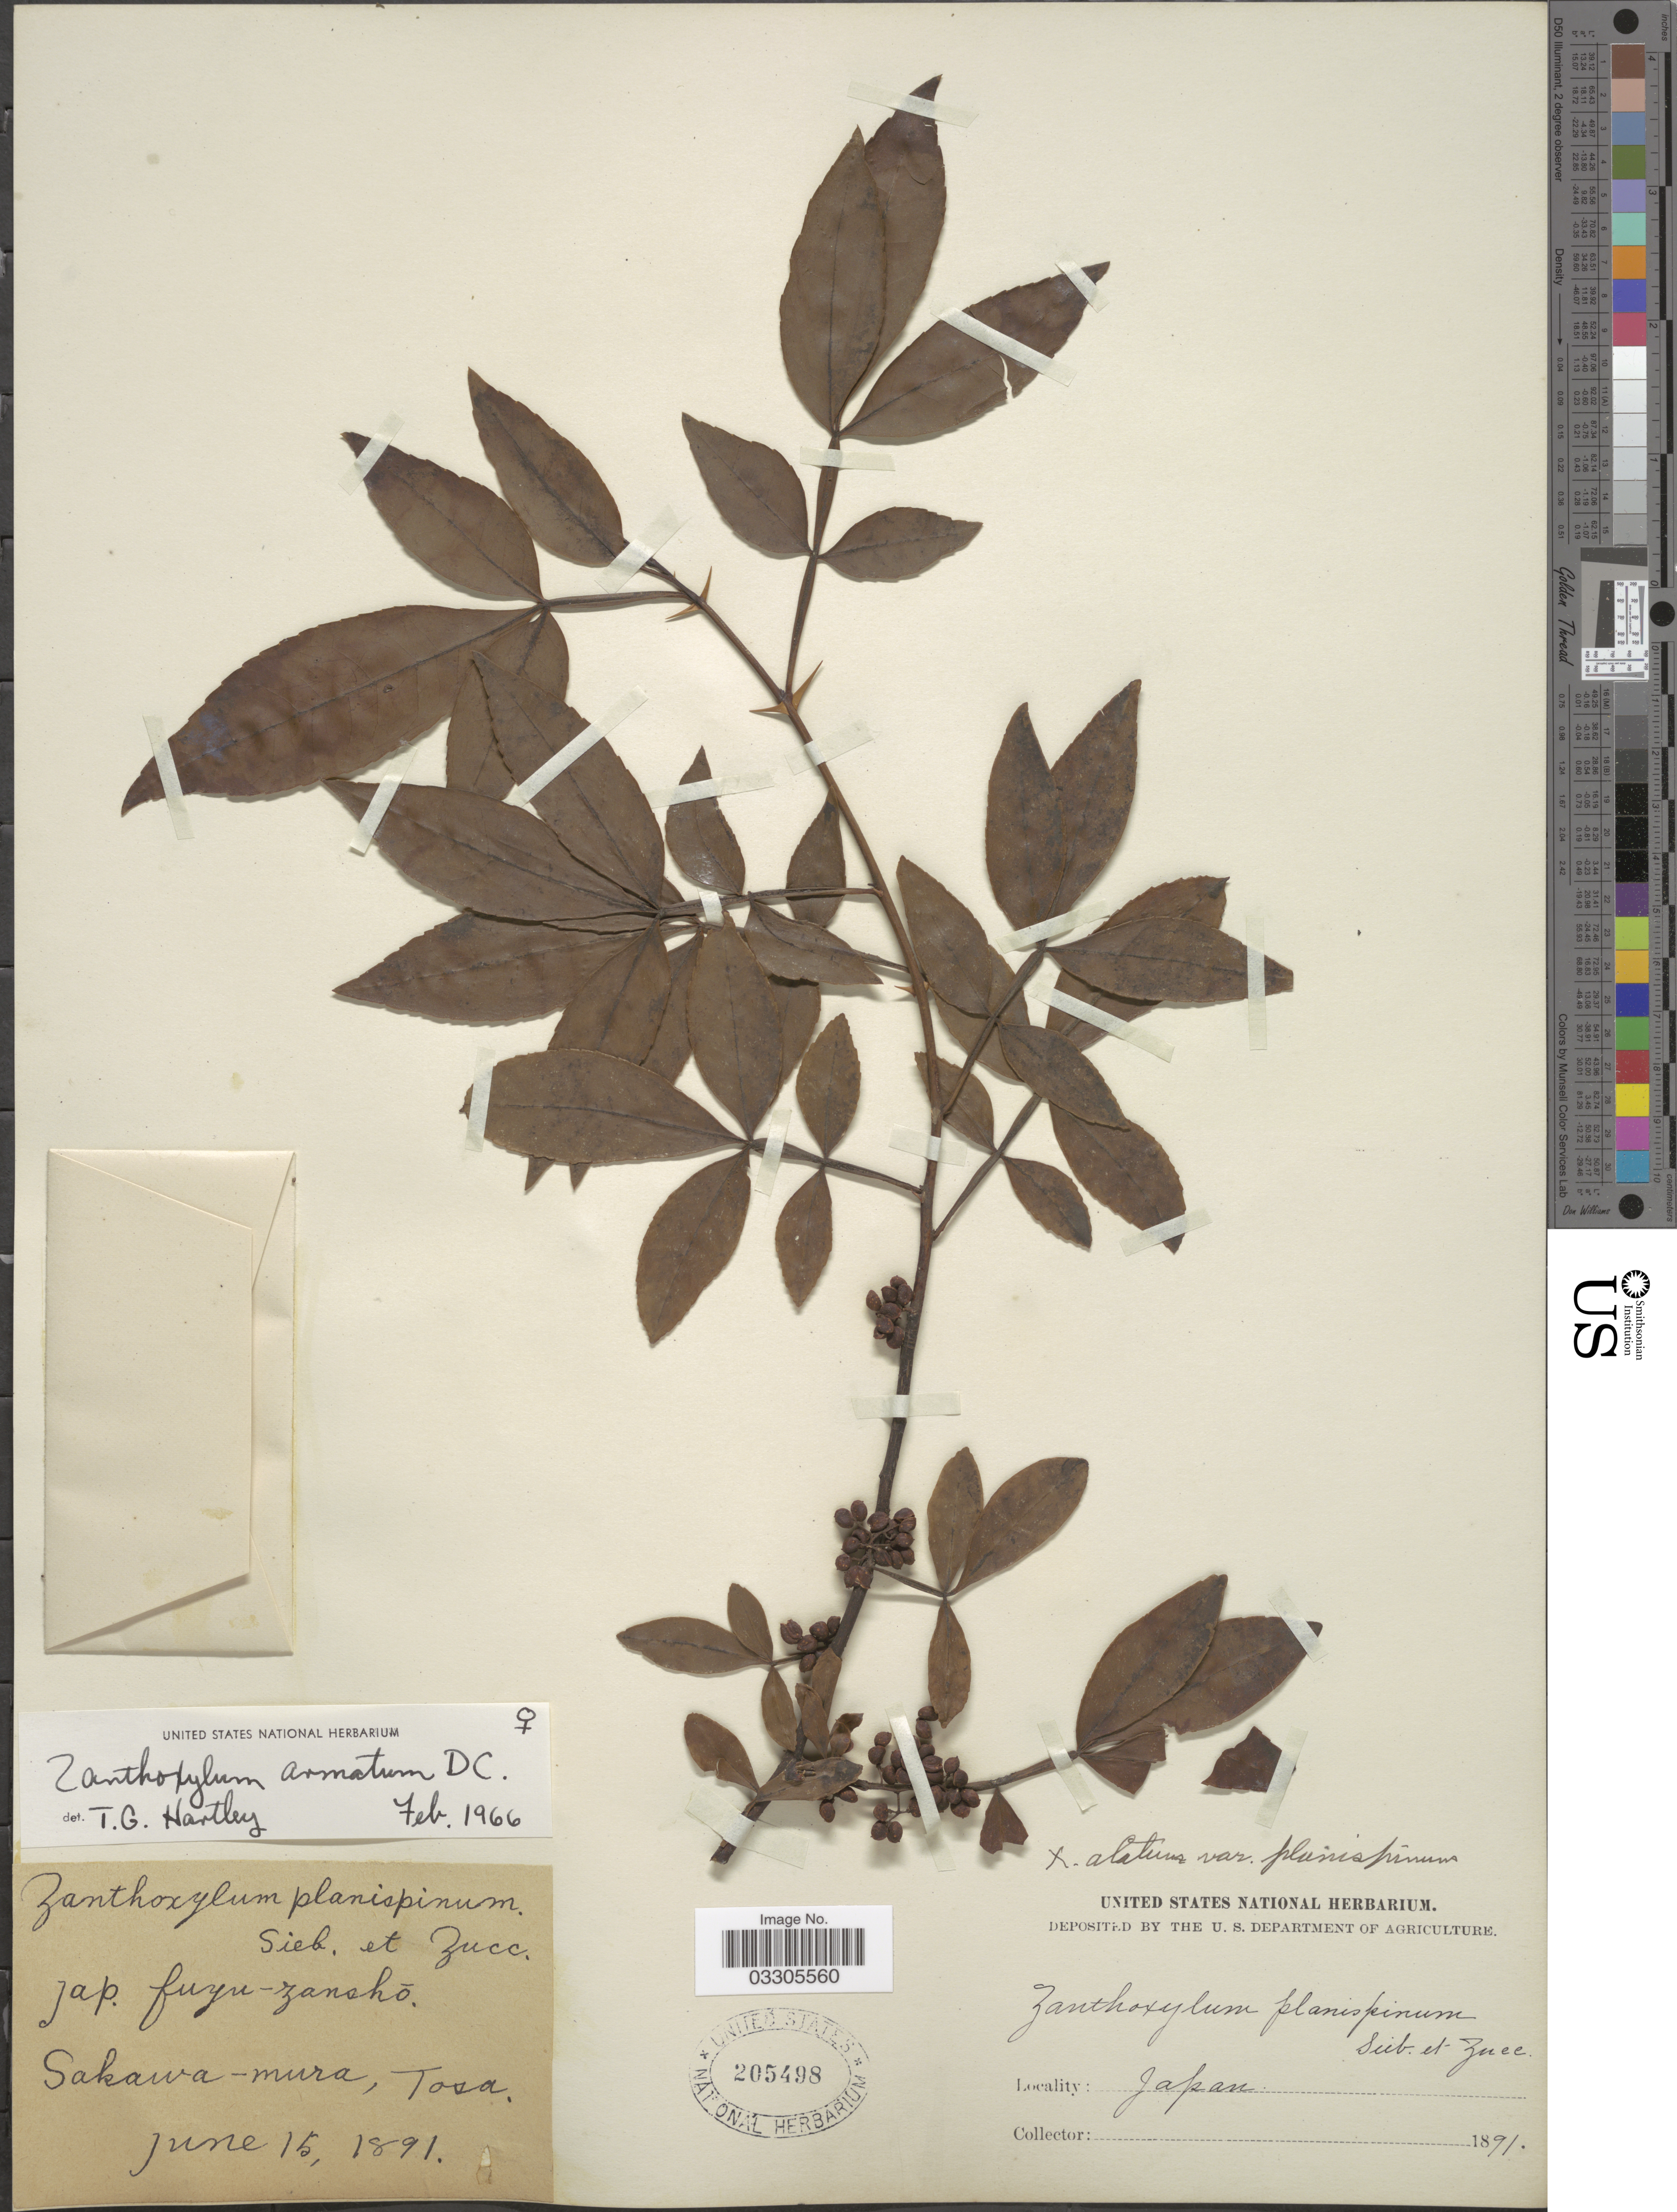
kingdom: Plantae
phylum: Tracheophyta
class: Magnoliopsida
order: Sapindales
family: Rutaceae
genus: Zanthoxylum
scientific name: Zanthoxylum armatum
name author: DC.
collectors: ex herb. United States National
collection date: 1891-06-15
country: Japan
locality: Sakawa-mura, Tosa.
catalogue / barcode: US 205498